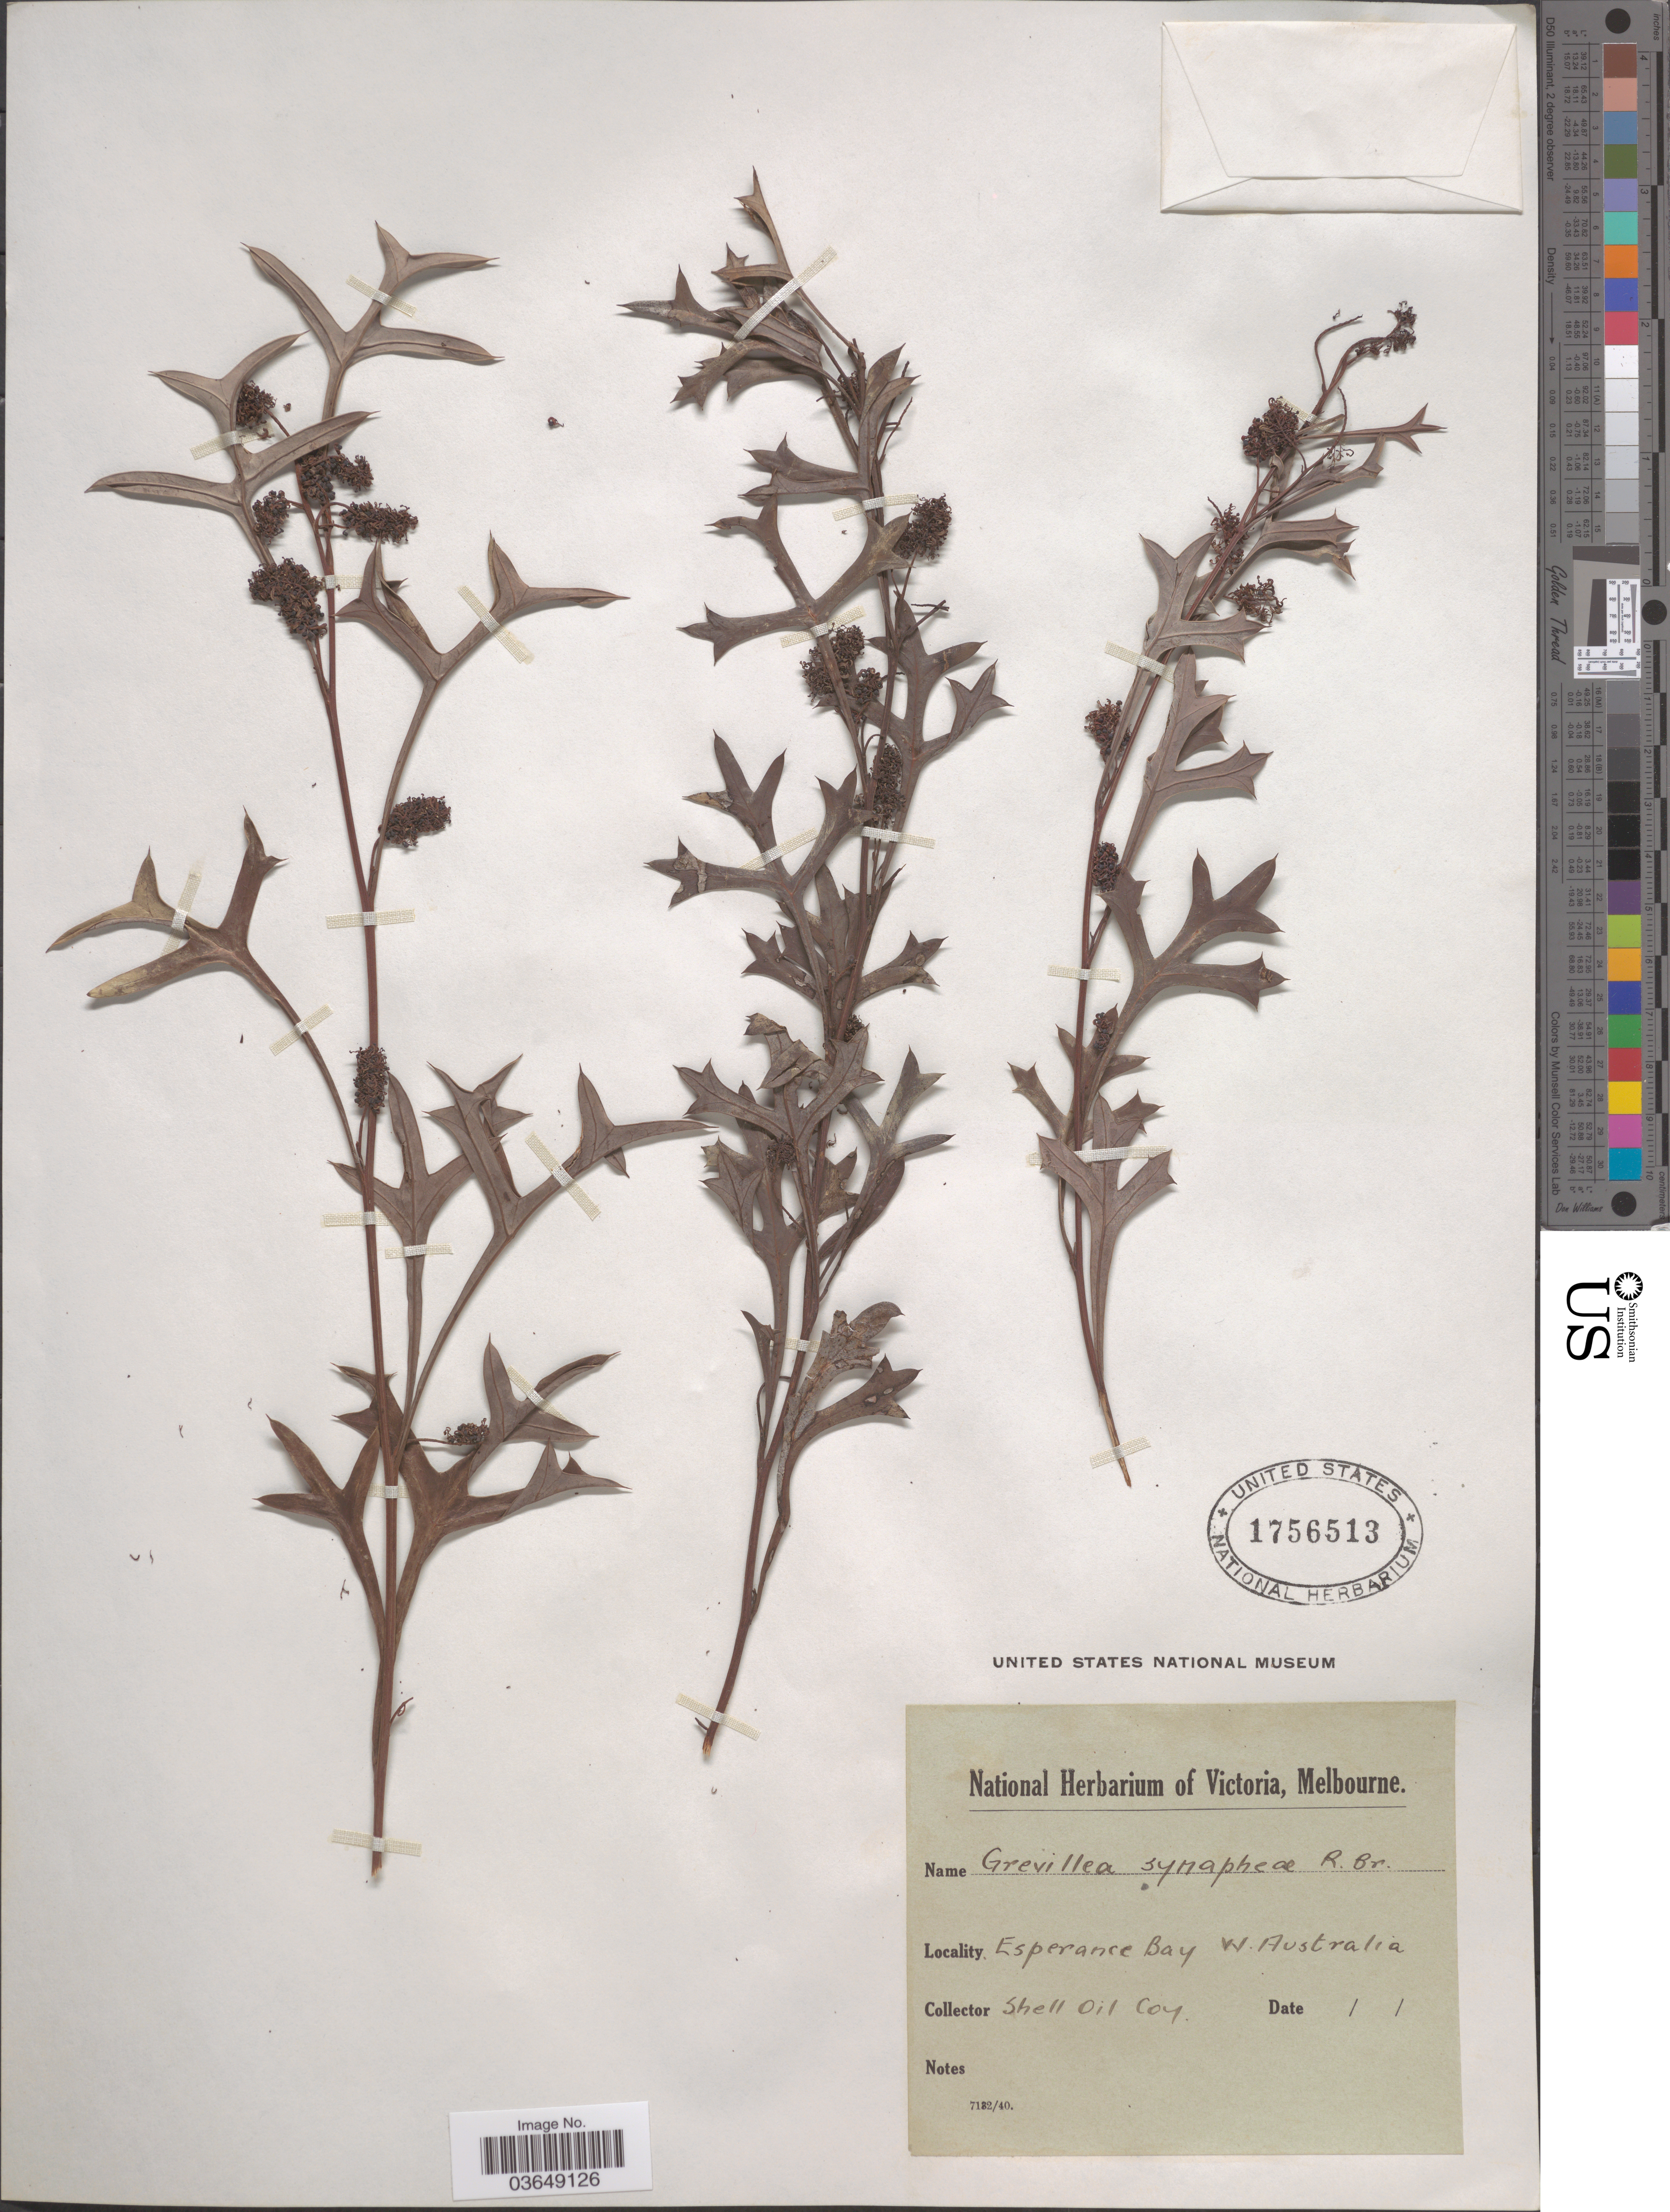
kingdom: Plantae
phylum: Tracheophyta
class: Magnoliopsida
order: Proteales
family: Proteaceae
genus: Grevillea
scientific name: Grevillea synapheae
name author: R. Br.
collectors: Shell Oil Corp.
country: Australia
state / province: Western Australia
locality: Esperance Bay.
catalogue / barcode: US 1756513